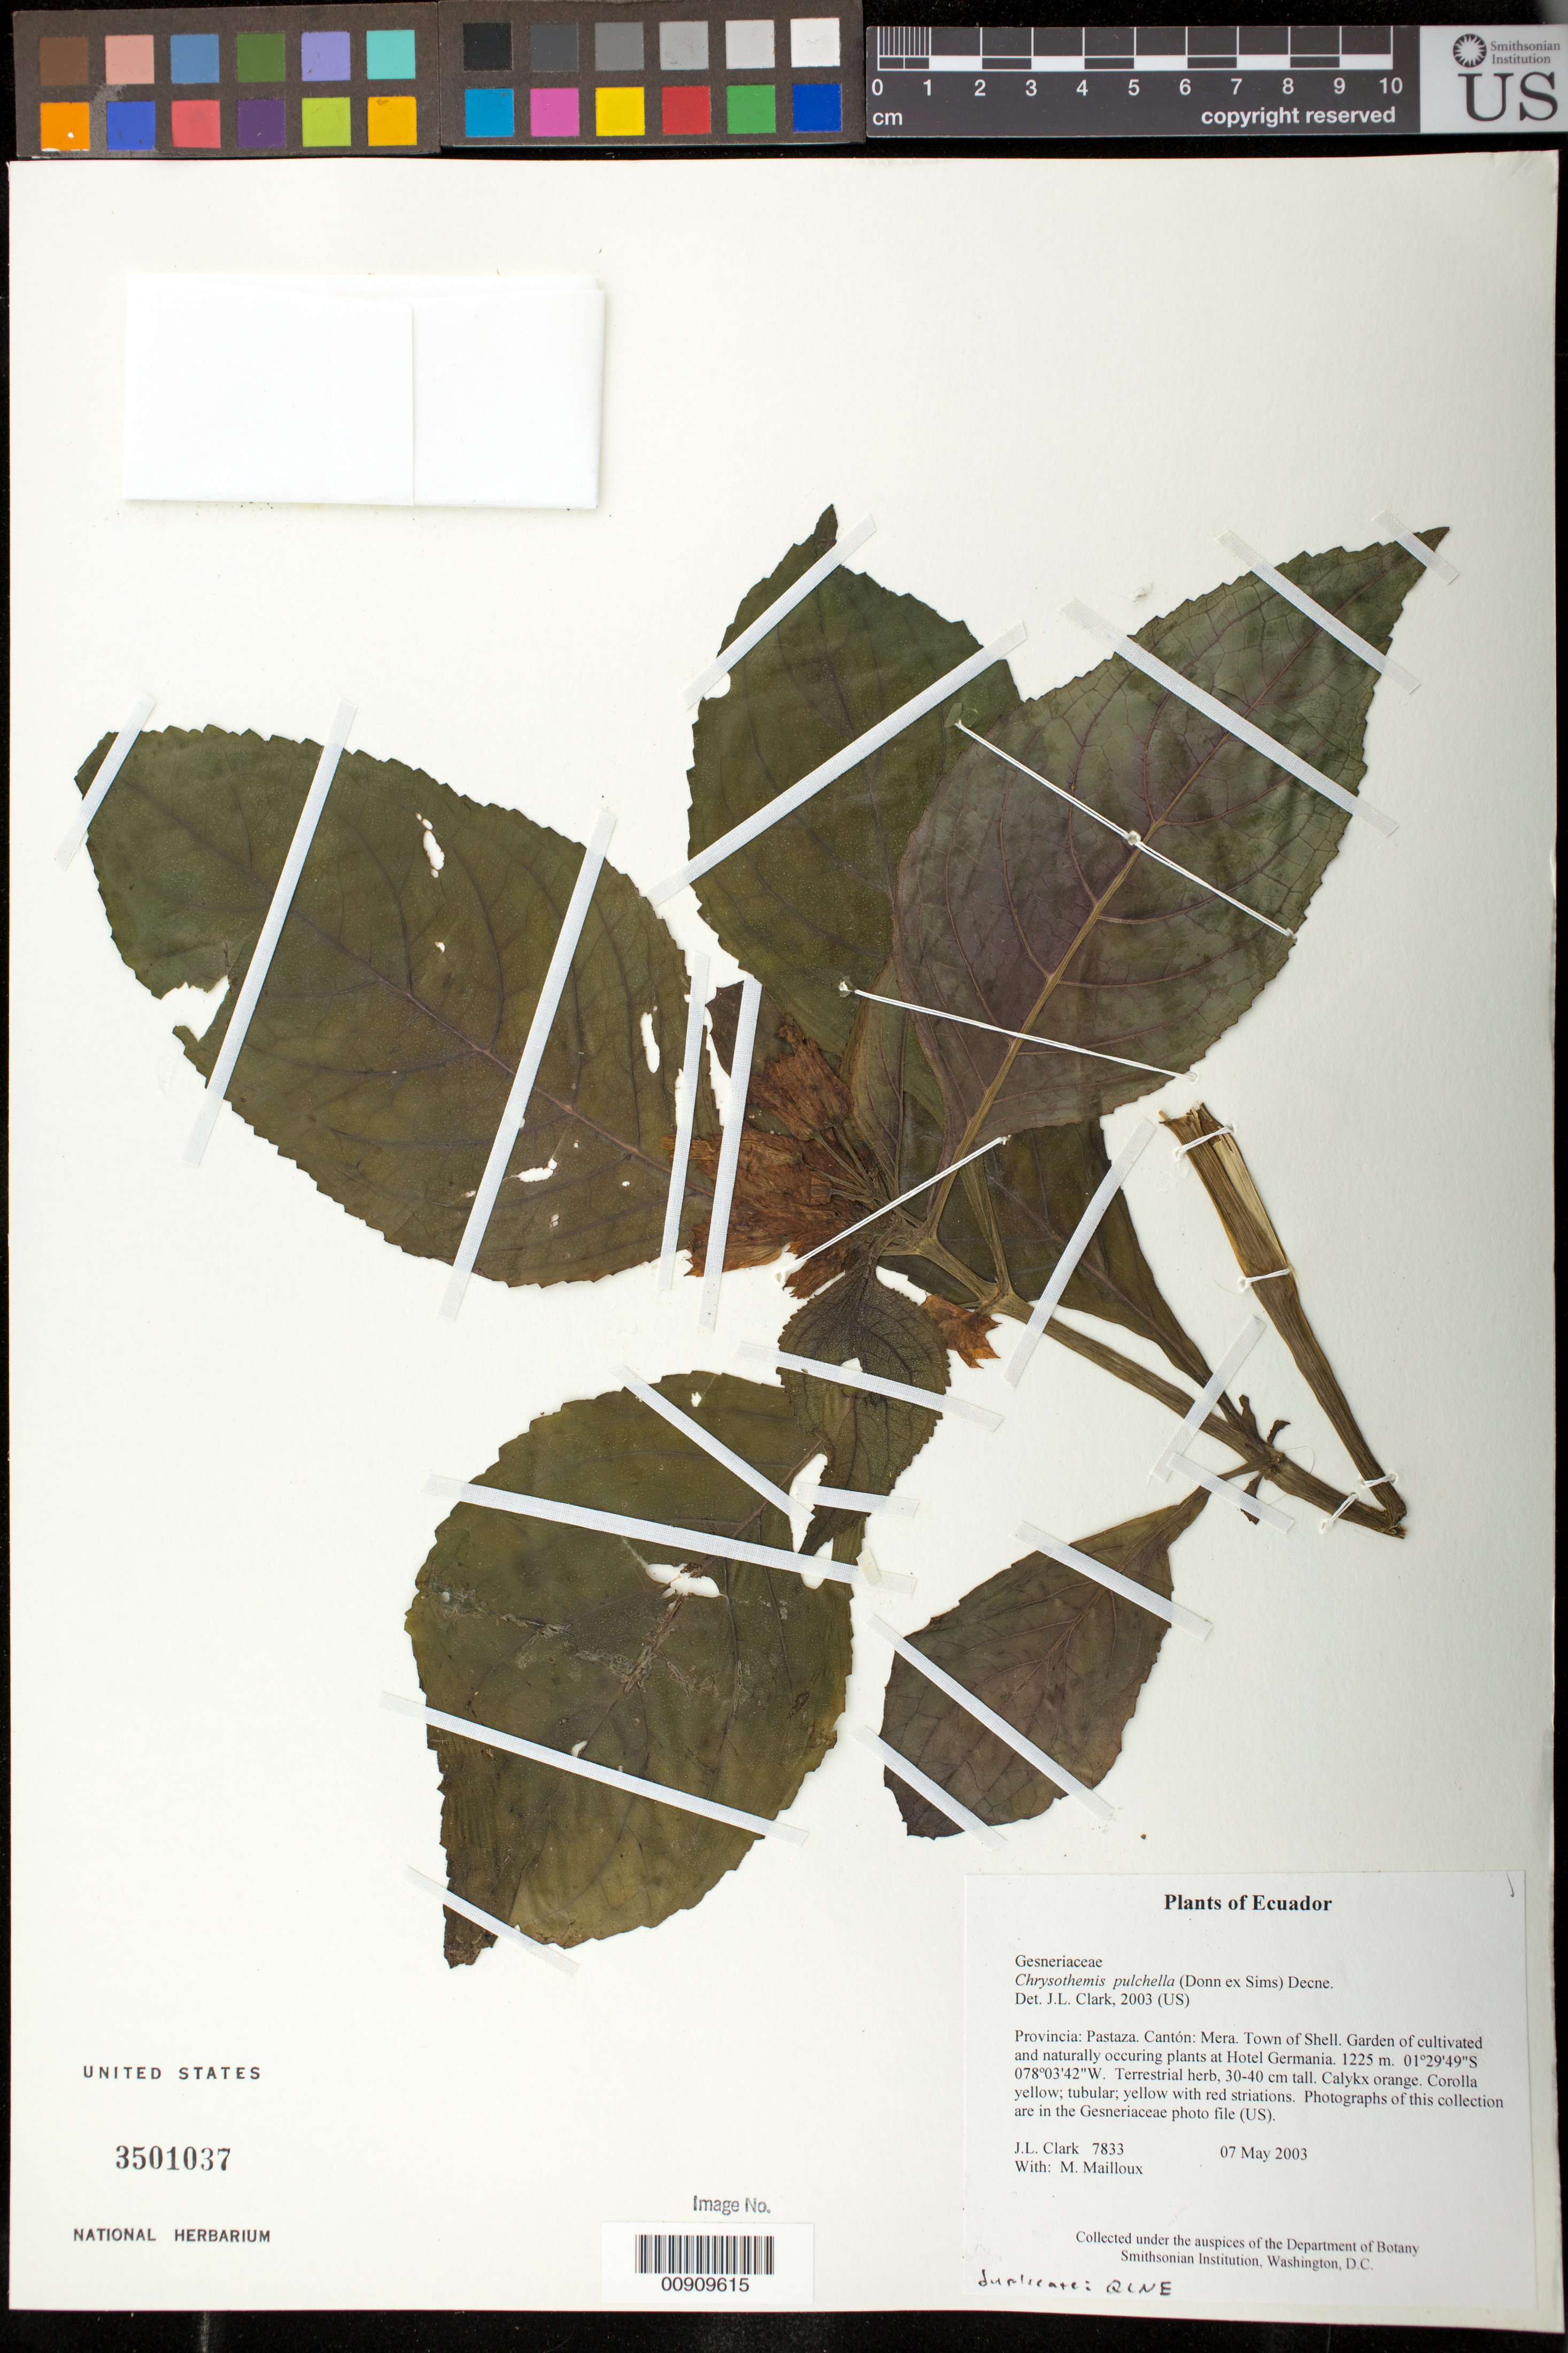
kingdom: Plantae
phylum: Tracheophyta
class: Magnoliopsida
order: Lamiales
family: Gesneriaceae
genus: Chrysothemis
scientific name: Chrysothemis sp.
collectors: J. L. Clark & M. Mailloux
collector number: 7833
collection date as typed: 07 May 2003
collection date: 2003-05-07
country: Ecuador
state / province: Pastaza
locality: Mera. Town of Shell. Garden of cultivated and naturally occuring plants at Hotel Germania.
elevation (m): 1225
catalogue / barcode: US 3501037